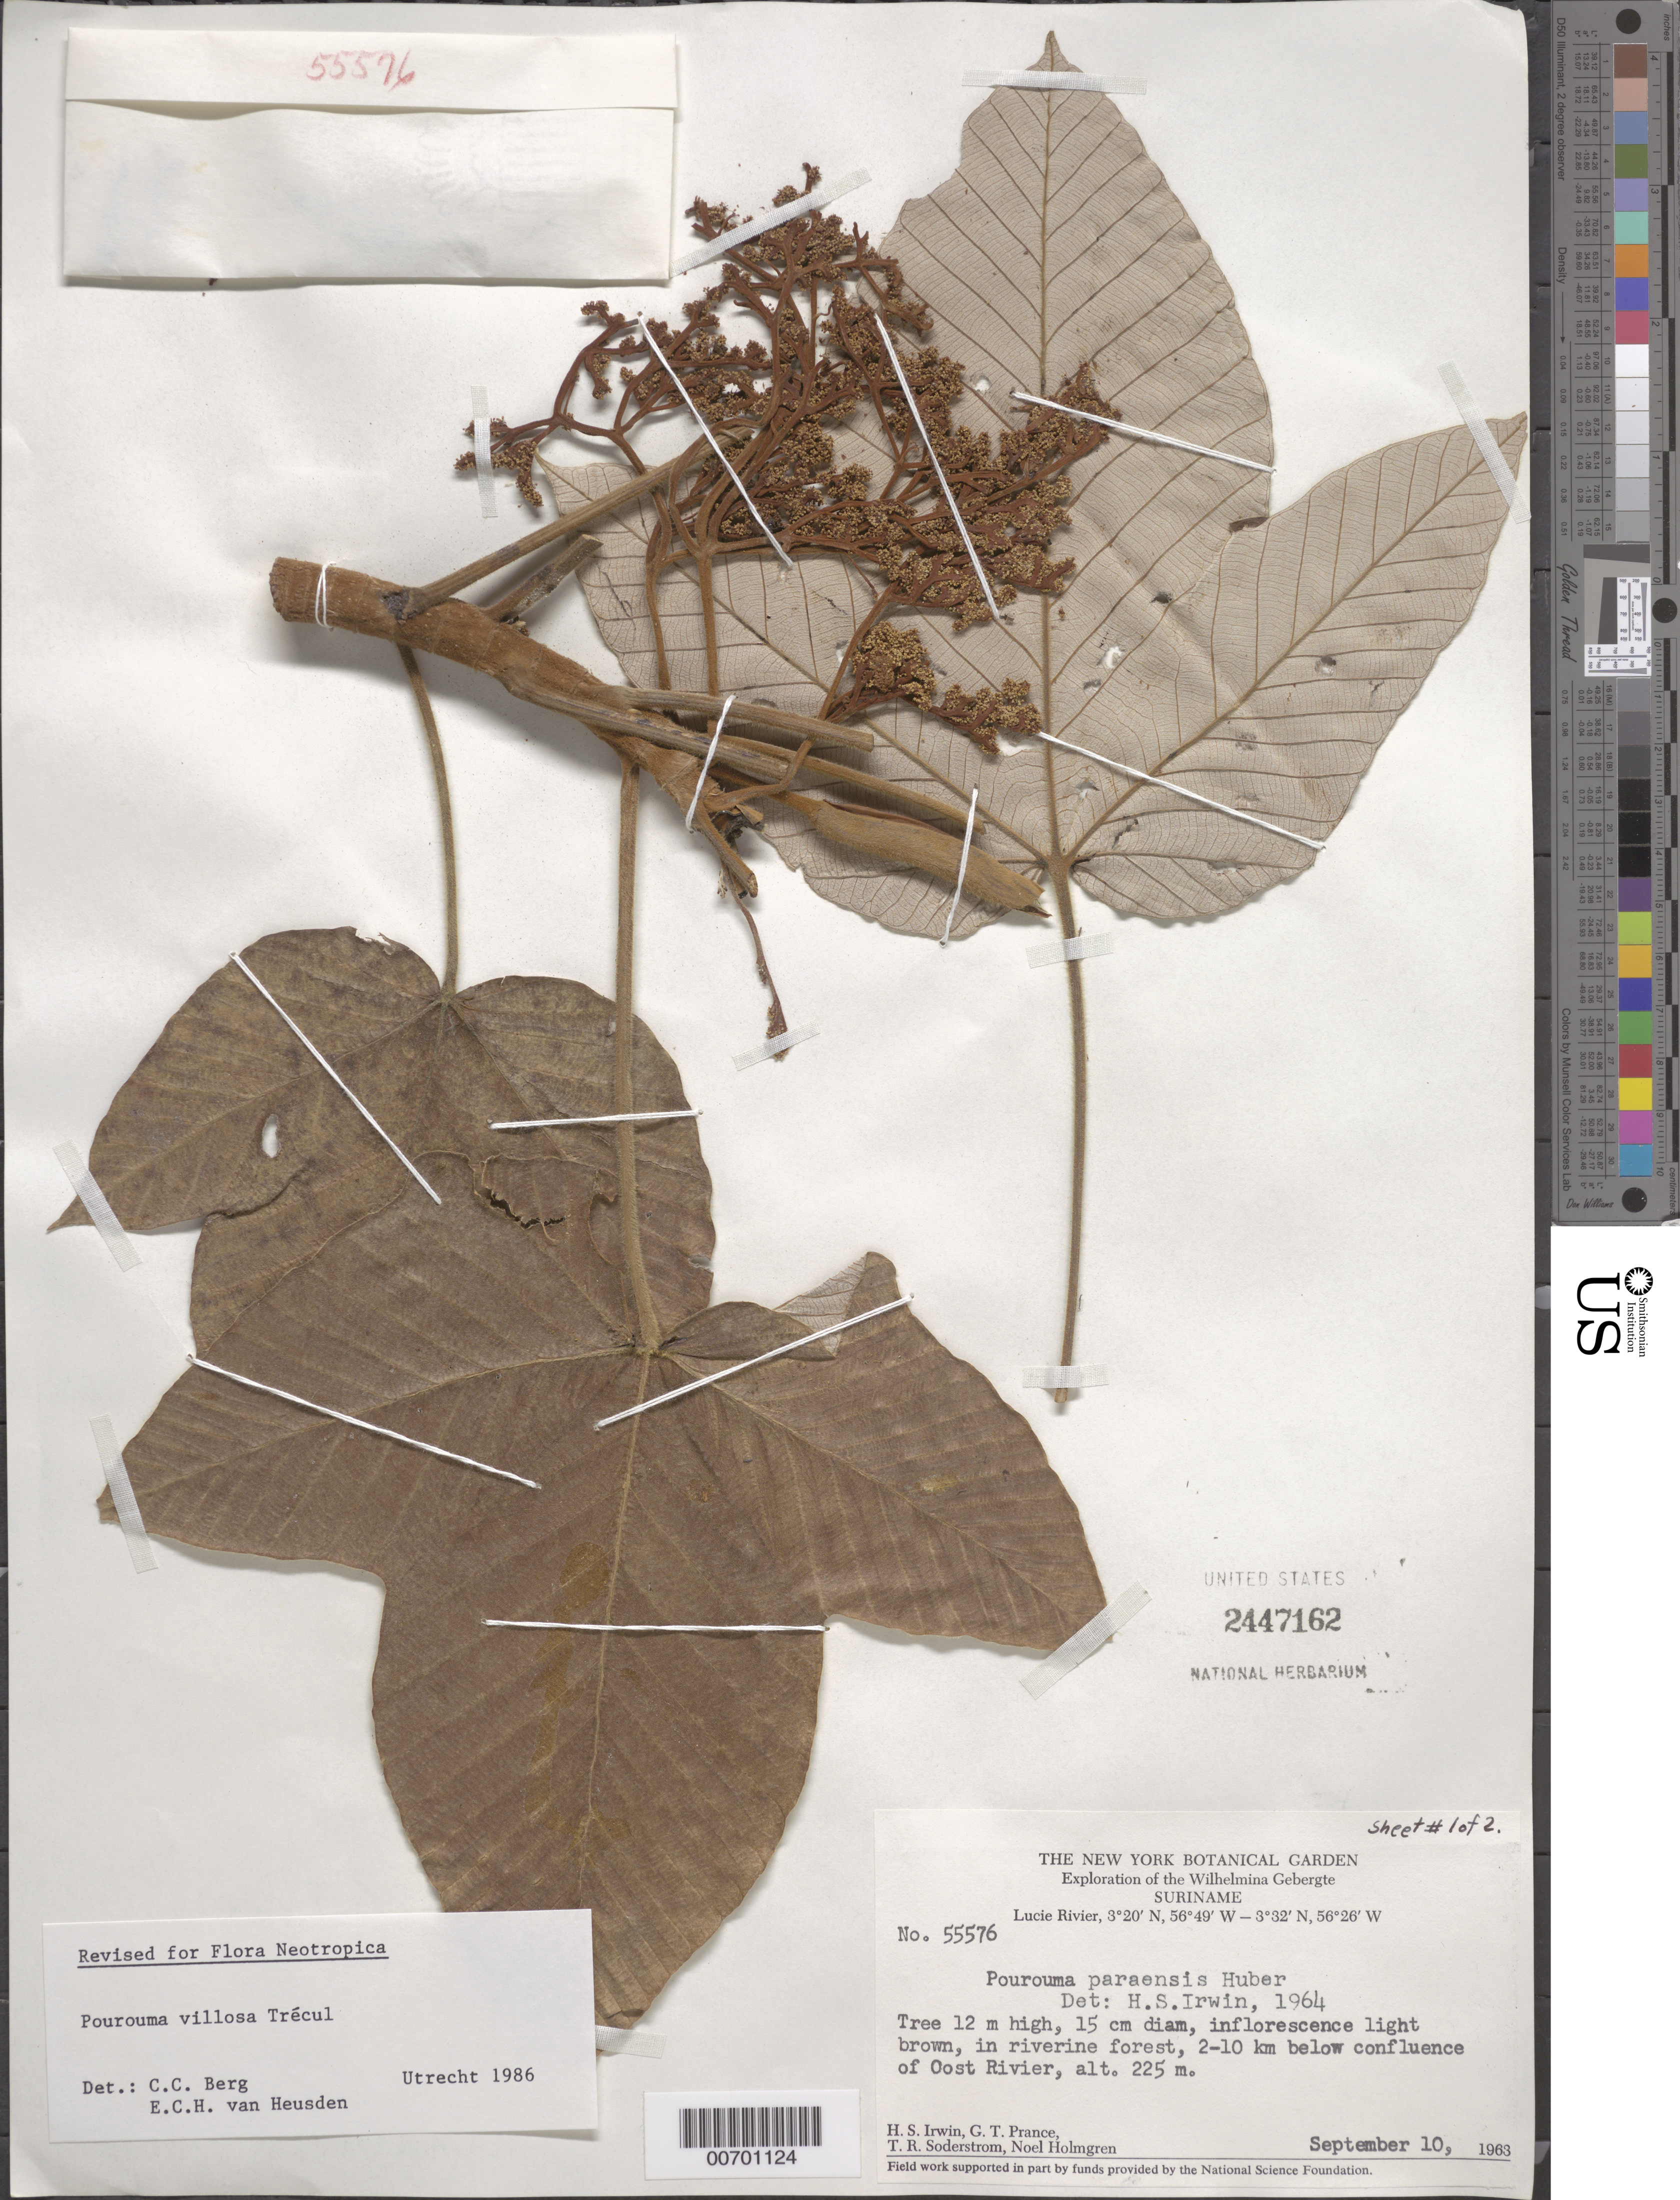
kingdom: Plantae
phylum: Tracheophyta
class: Magnoliopsida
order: Rosales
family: Urticaceae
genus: Pourouma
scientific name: Pourouma villosa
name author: Trécul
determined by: Berg, C. C.; Heusden, E. C.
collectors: H. Irwin, G. T. Prance, T. R. Soderstrom & N. H. Holmgren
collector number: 55576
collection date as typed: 10-Sep-63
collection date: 1963-09-10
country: Suriname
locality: Lucie R., 2-10 km below confl. with Oost R., Wilhelmina Gebergte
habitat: Riverine forest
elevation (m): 225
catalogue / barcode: US 2447162